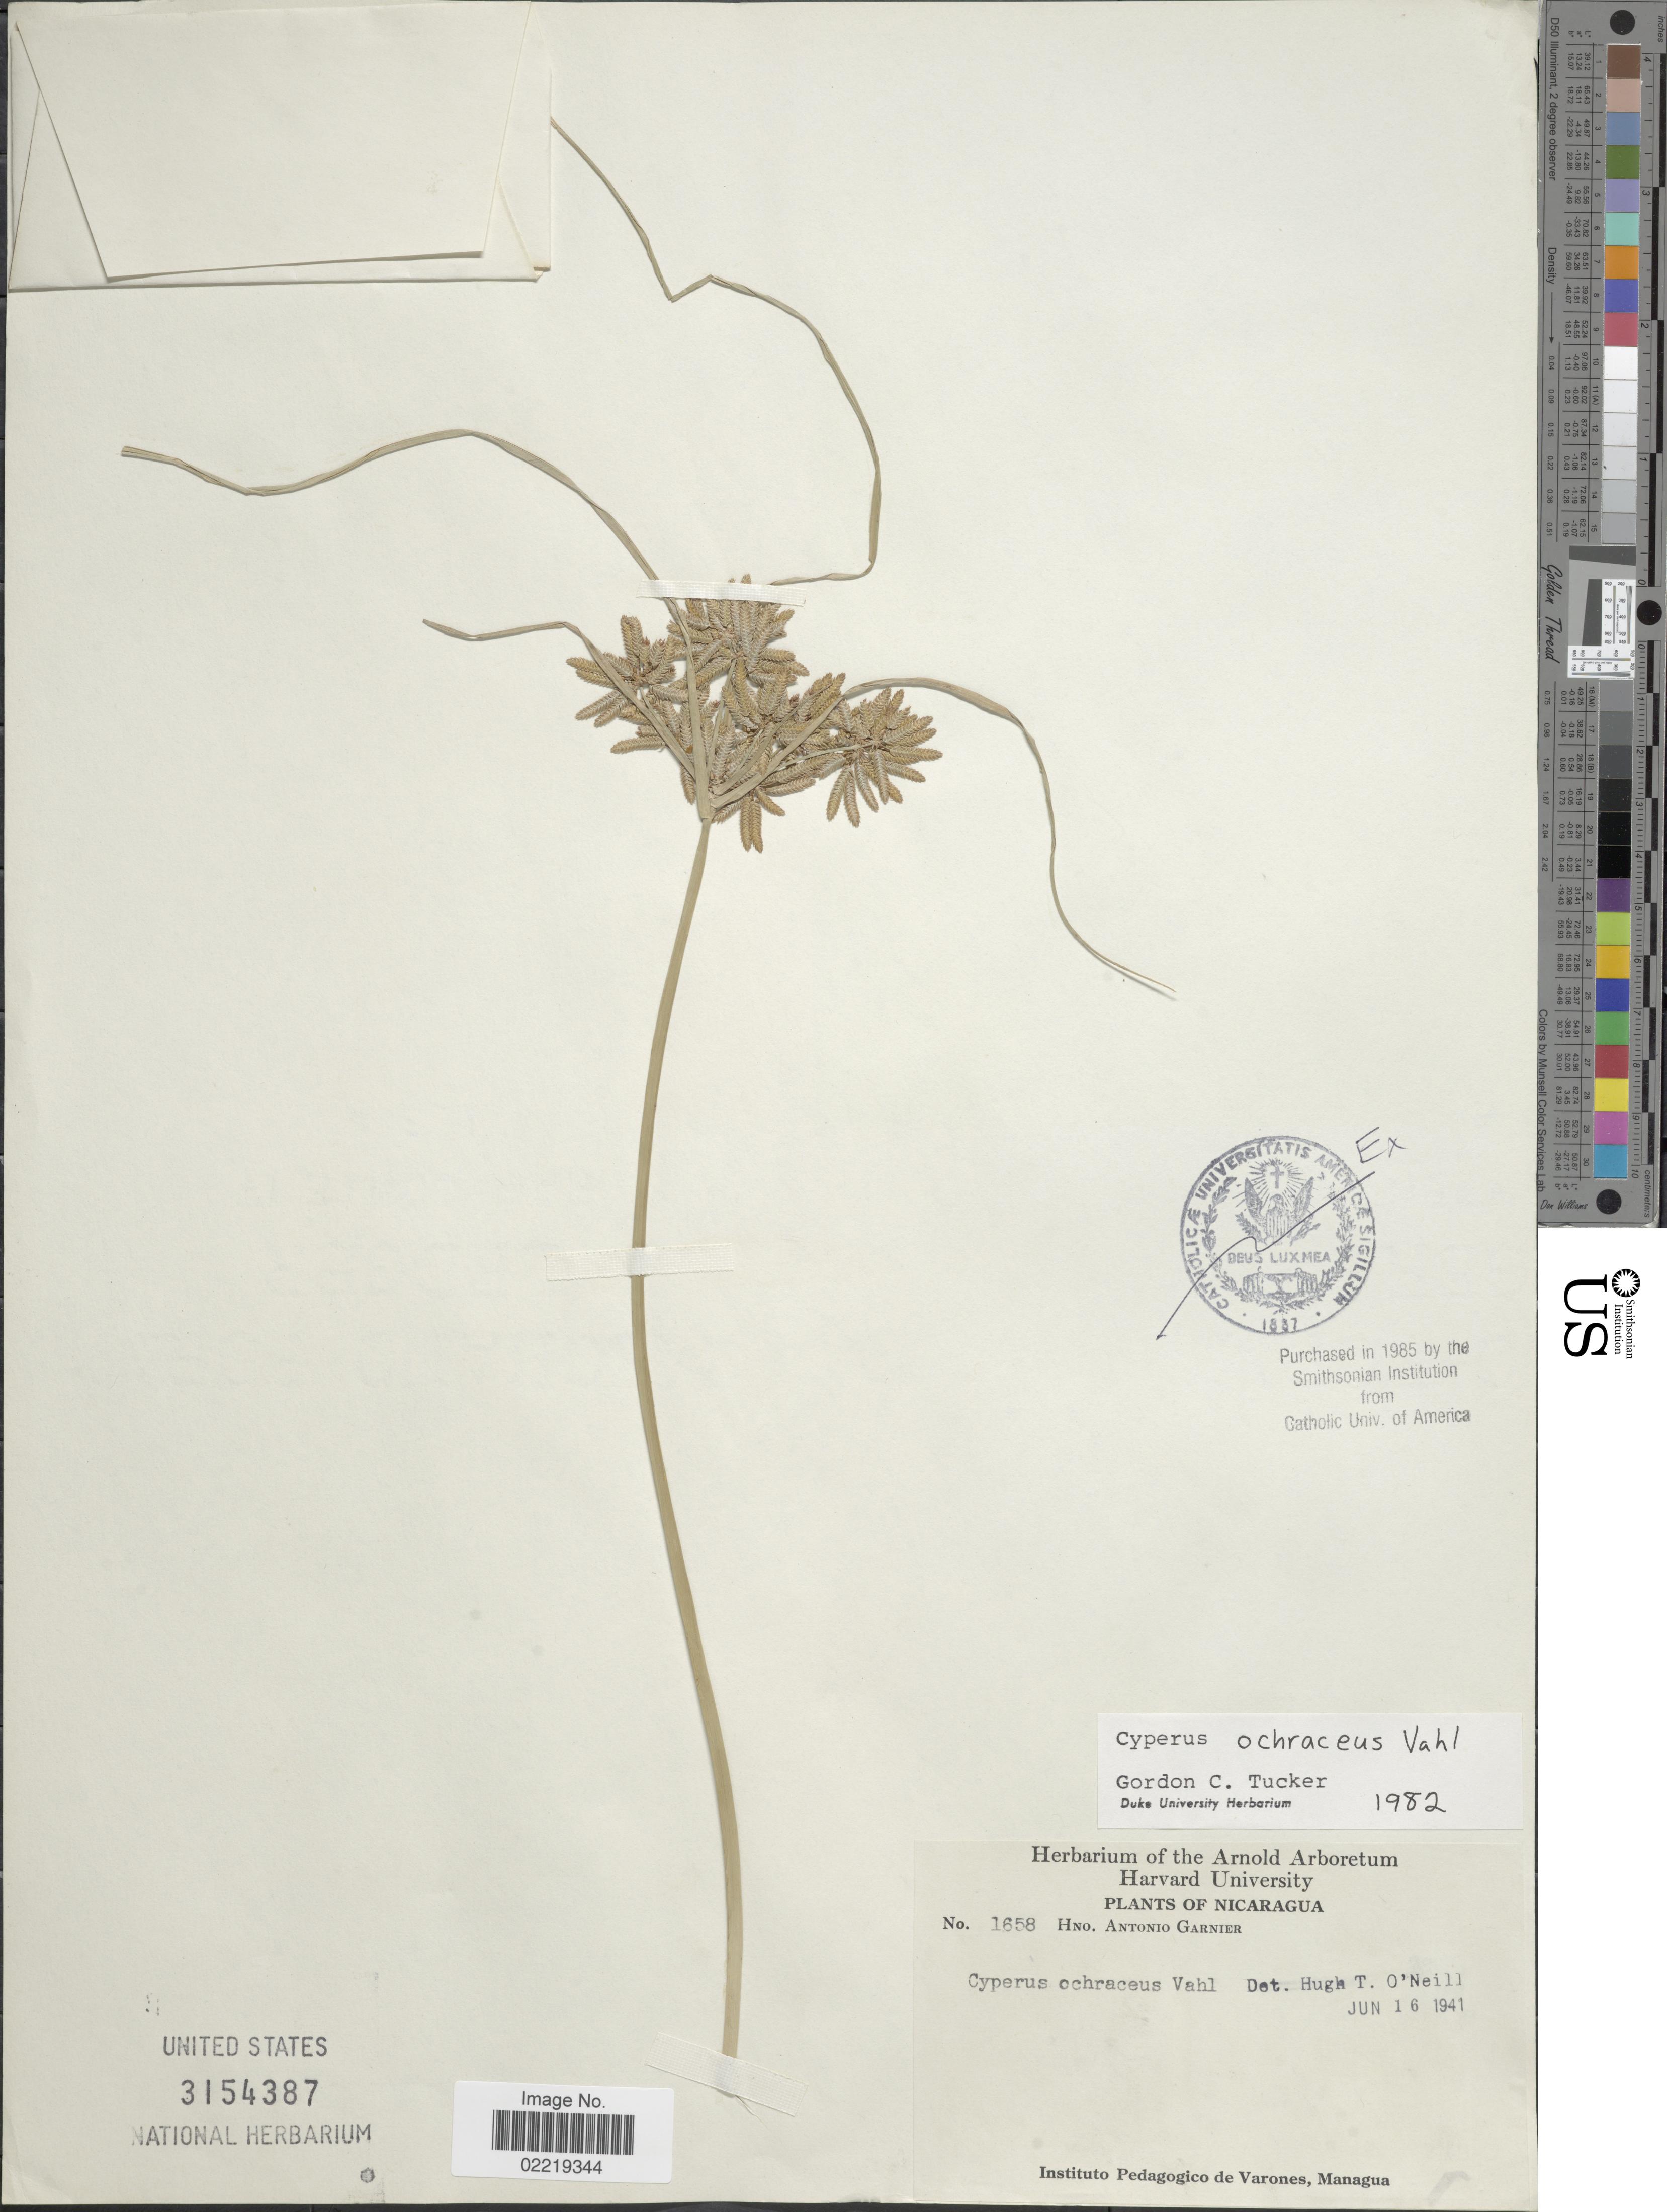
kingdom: Plantae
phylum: Tracheophyta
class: Liliopsida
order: Poales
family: Cyperaceae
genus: Cyperus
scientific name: Cyperus ochraceus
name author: Vahl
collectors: Bro. A. Garnier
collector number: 1658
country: Nicaragua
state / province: Managua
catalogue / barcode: US 3154387